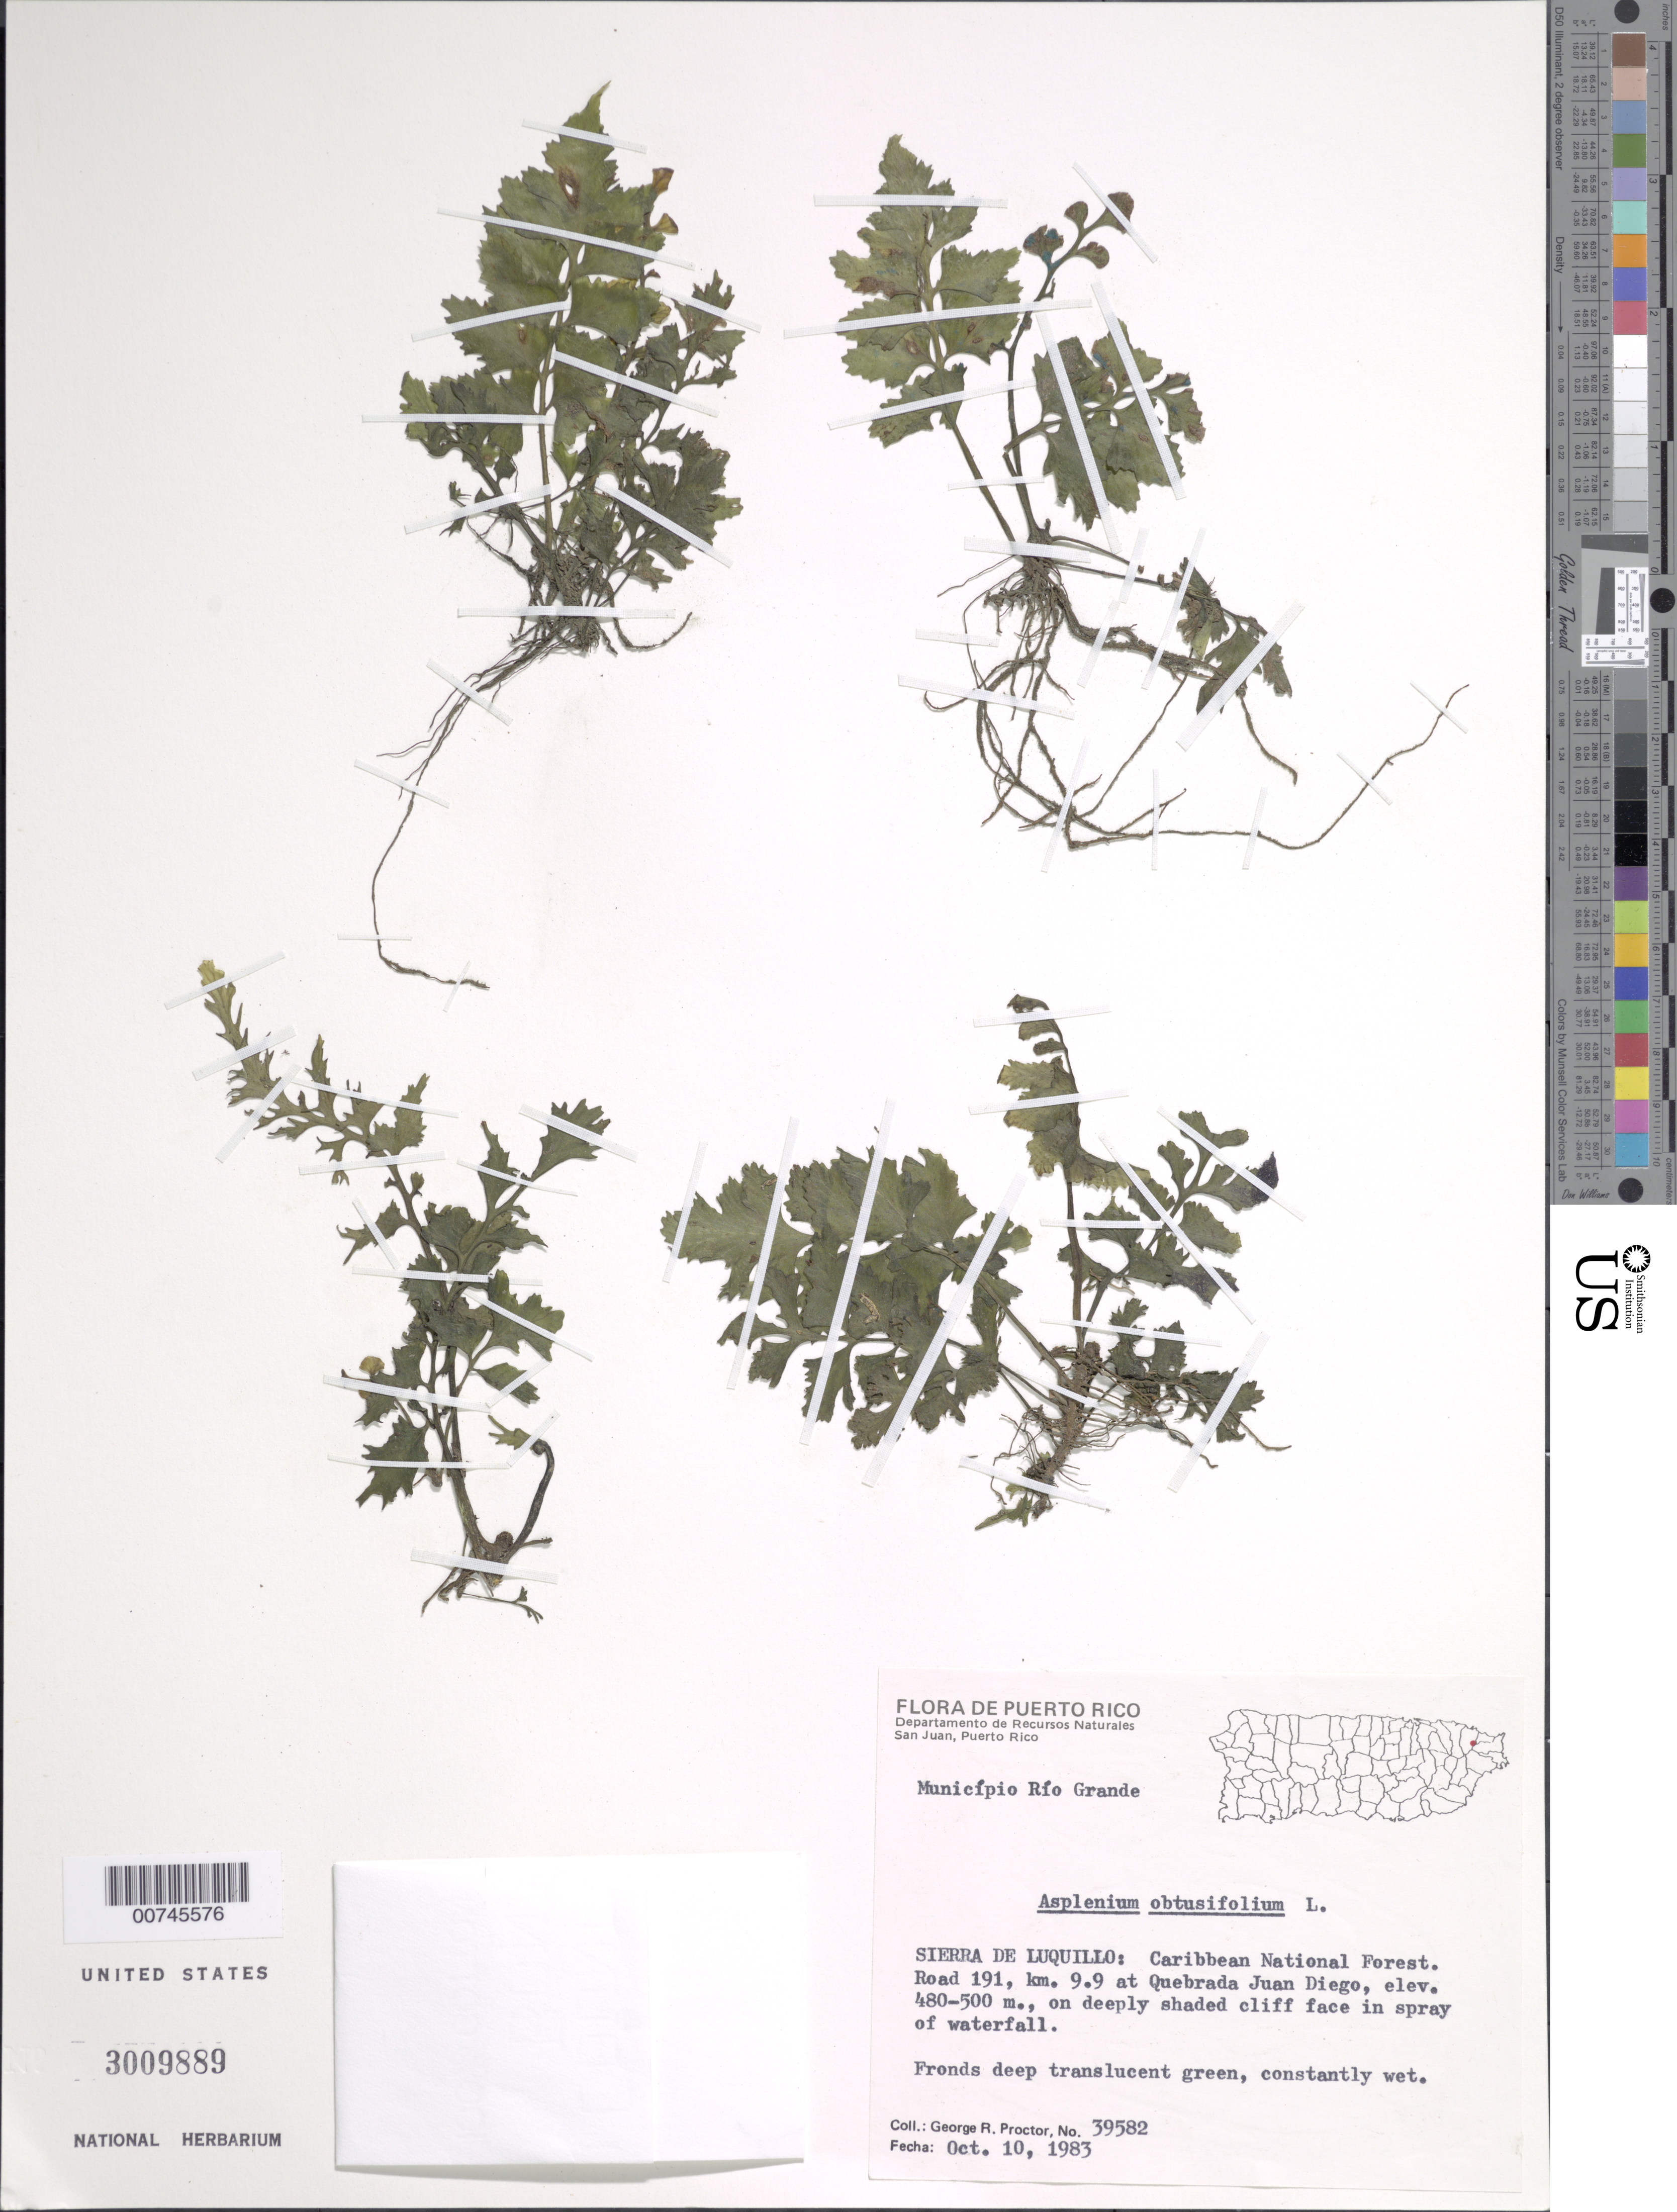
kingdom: Plantae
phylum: Tracheophyta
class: Polypodiopsida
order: Polypodiales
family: Aspleniaceae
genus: Asplenium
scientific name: Asplenium obtusifolium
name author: L.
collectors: G. R. Proctor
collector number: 39582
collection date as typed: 10 Oct 1983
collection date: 1983-10-10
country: Puerto Rico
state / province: Río Grande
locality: Sierra de Luquillo: Caribbean National Forest. Road 191, km 9.9 at Quebrada Juan Diego, Municipio Río Grande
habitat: On deeply shaded cliff face in spray of waterfall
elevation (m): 480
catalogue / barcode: US 3009889